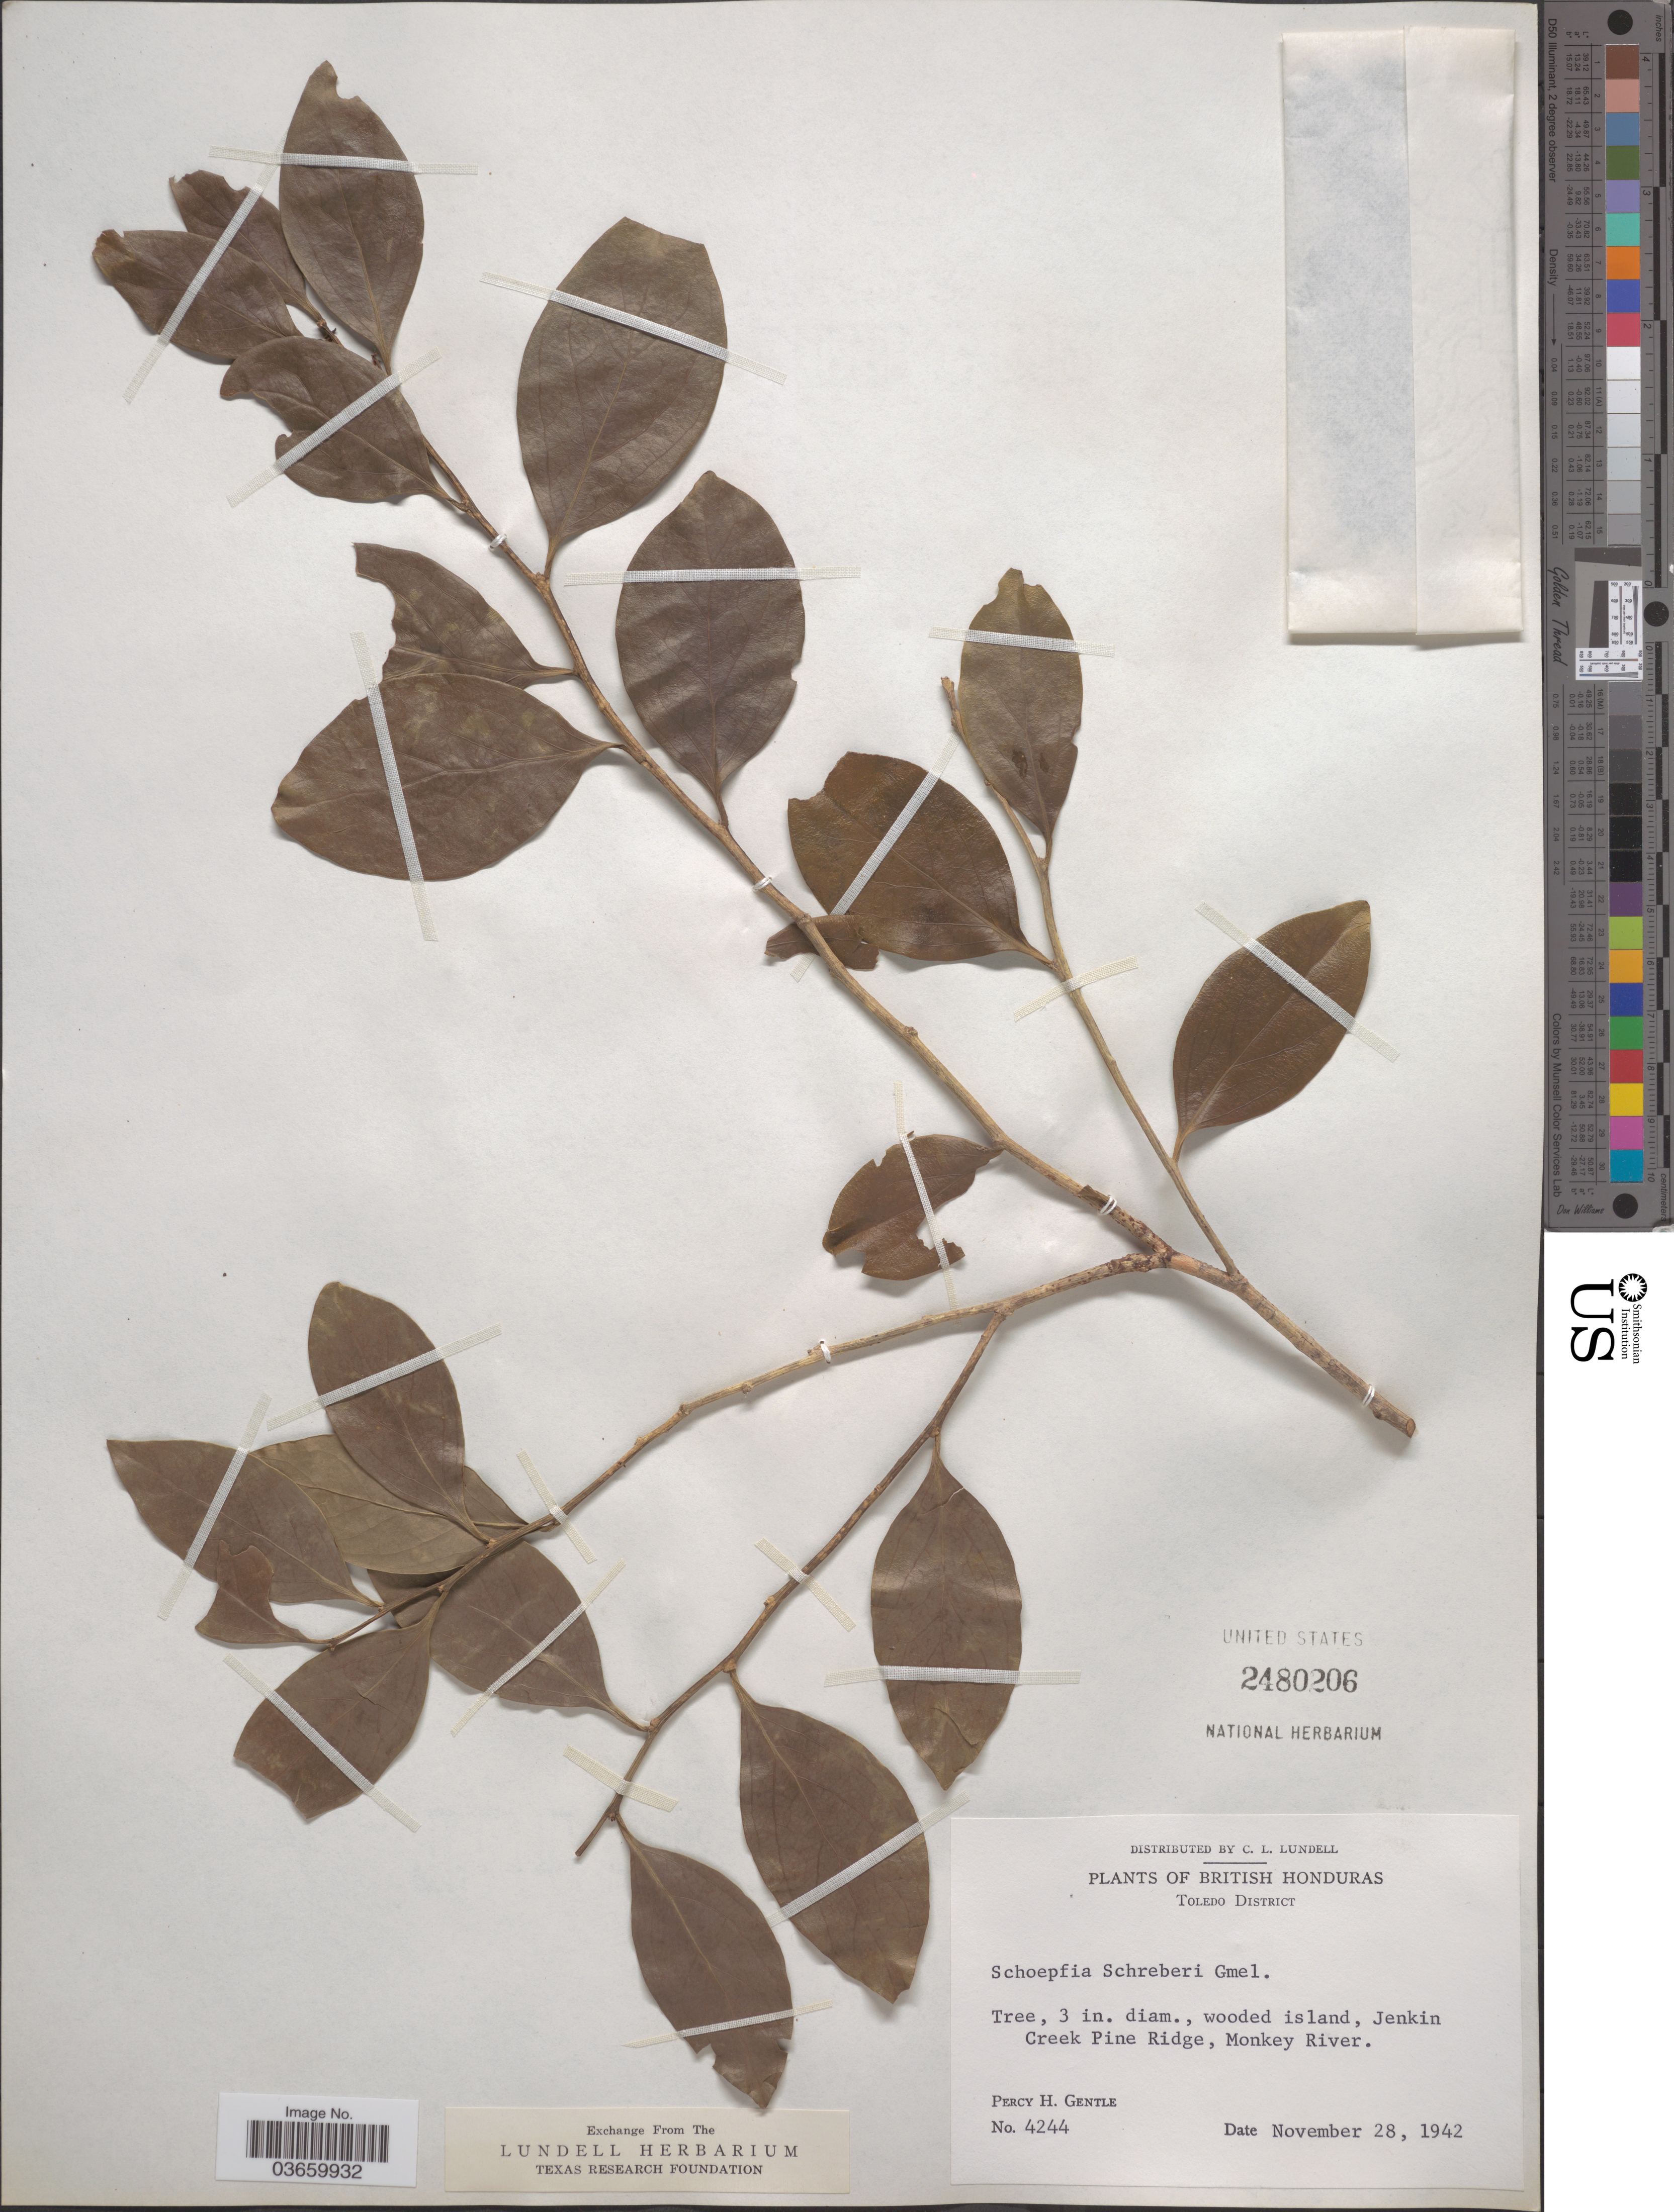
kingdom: Plantae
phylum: Tracheophyta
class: Magnoliopsida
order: Santalales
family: Schoepfiaceae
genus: Schoepfia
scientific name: Schoepfia schreberi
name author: J.F. Gmel.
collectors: P. H. Gentle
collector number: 4244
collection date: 1942-11-28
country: Belize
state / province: Toledo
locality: British Honduras. Toledo District. Wooded island, Jenkin Creek Pine Ridge, Monkey River.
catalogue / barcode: US 2480206